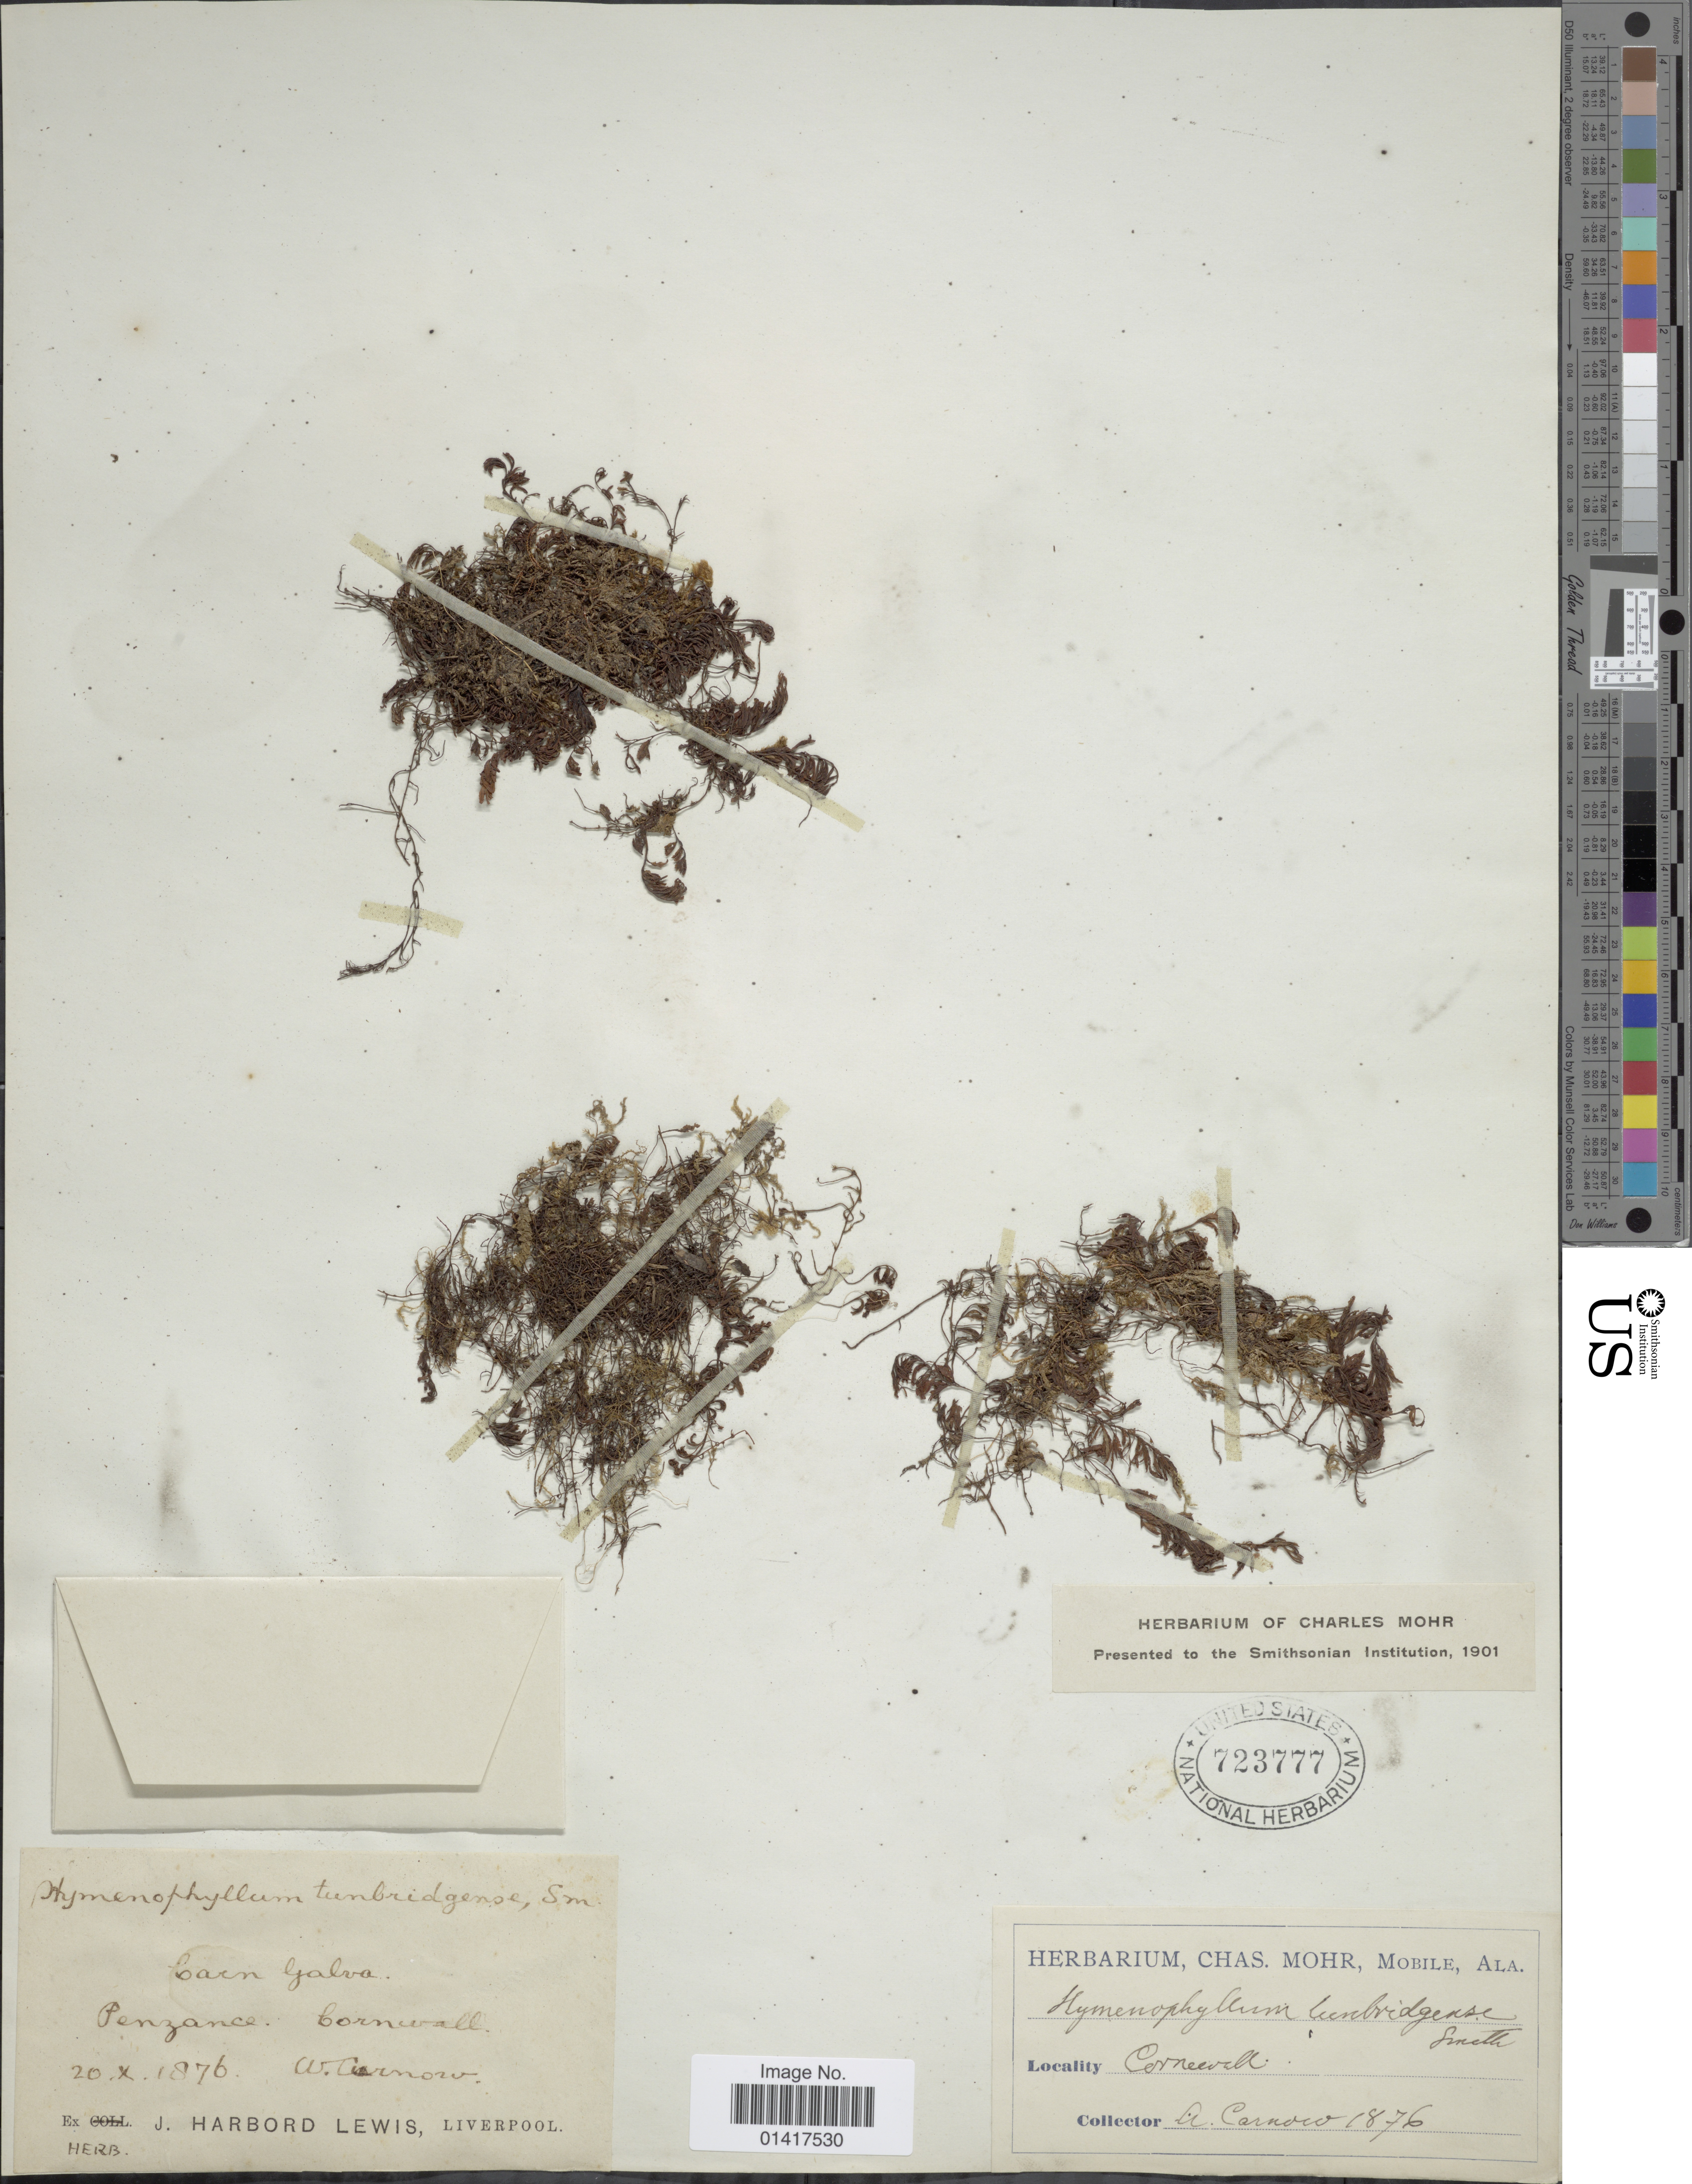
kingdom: Plantae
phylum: Tracheophyta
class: Polypodiopsida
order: Hymenophyllales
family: Hymenophyllaceae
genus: Hymenophyllum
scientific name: Hymenophyllum tunbrigense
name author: (L.) Small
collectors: W. Carnow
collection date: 1876-10-20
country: United States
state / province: Alabama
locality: Penzane, Bornwall. Chas Mohr Mobile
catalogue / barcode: US 723777